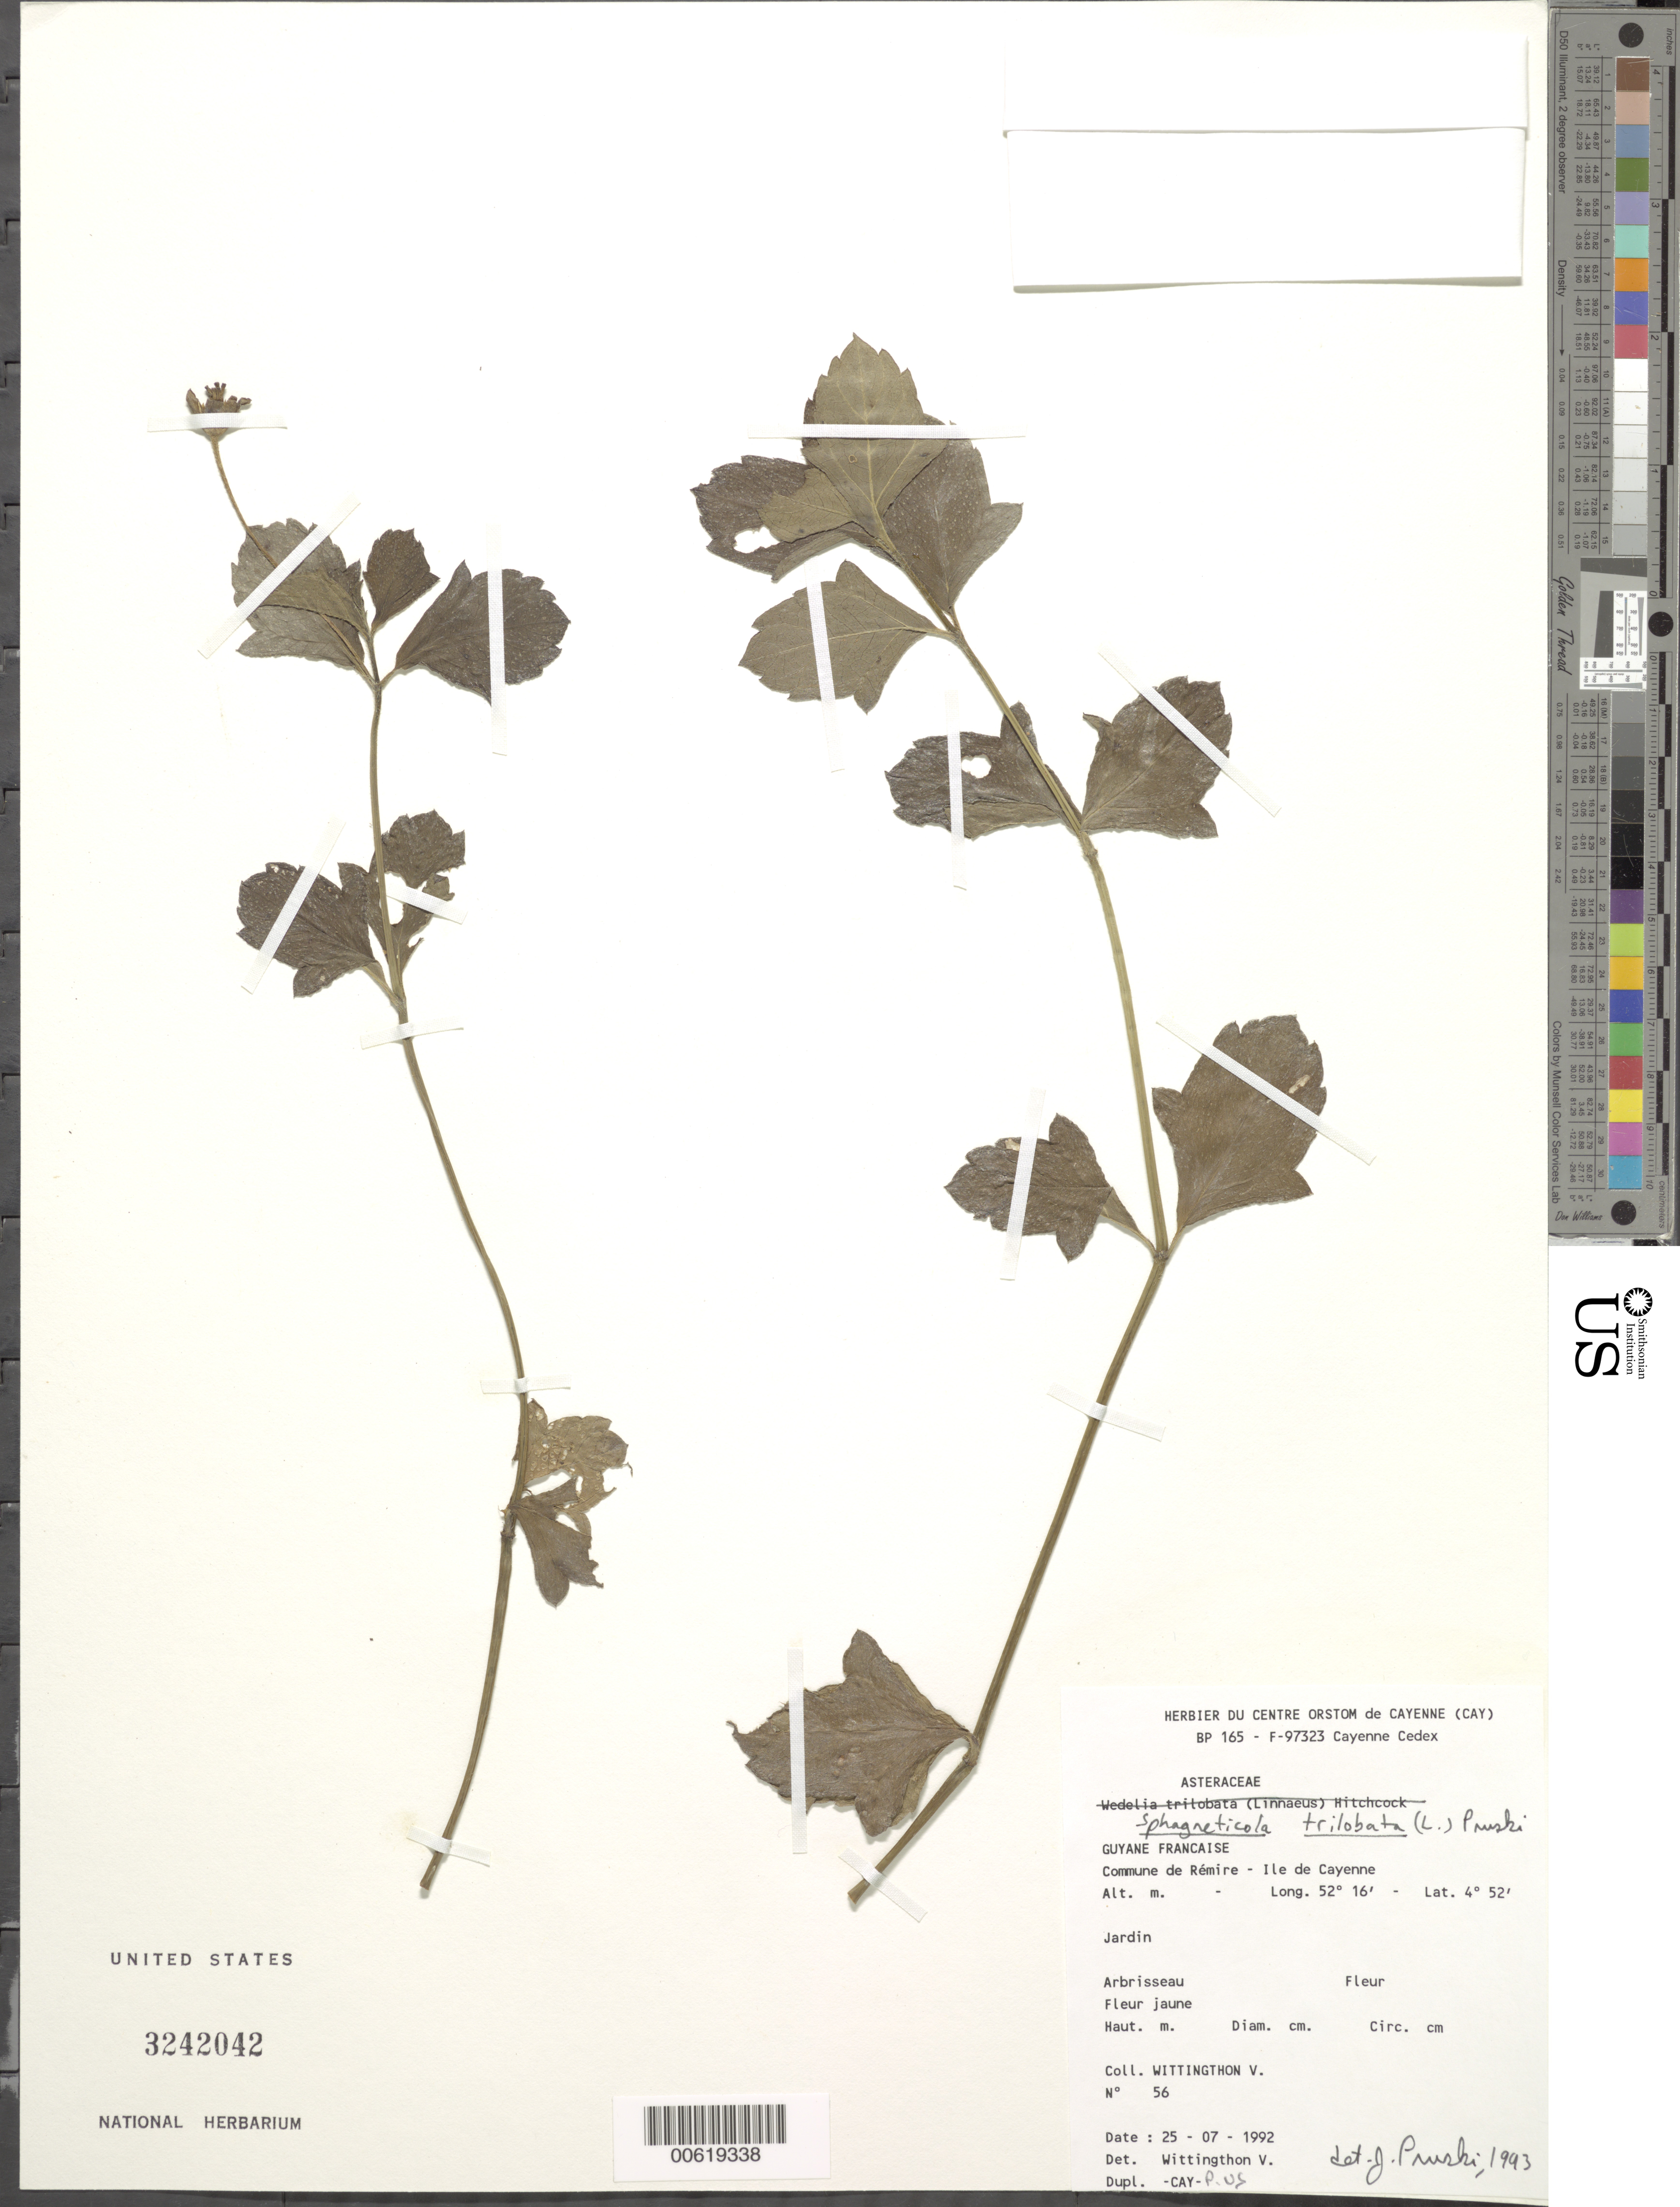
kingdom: Plantae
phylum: Tracheophyta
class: Magnoliopsida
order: Asterales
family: Asteraceae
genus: Sphagneticola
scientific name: Sphagneticola trilobata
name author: (L.) Pruski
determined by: Pruski, J. F.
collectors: V. Wittingthon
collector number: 56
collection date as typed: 25-Jul-92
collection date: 1992-07-25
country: French Guiana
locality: Commune de Rémire, Ile de Cayenne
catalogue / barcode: US 3242042